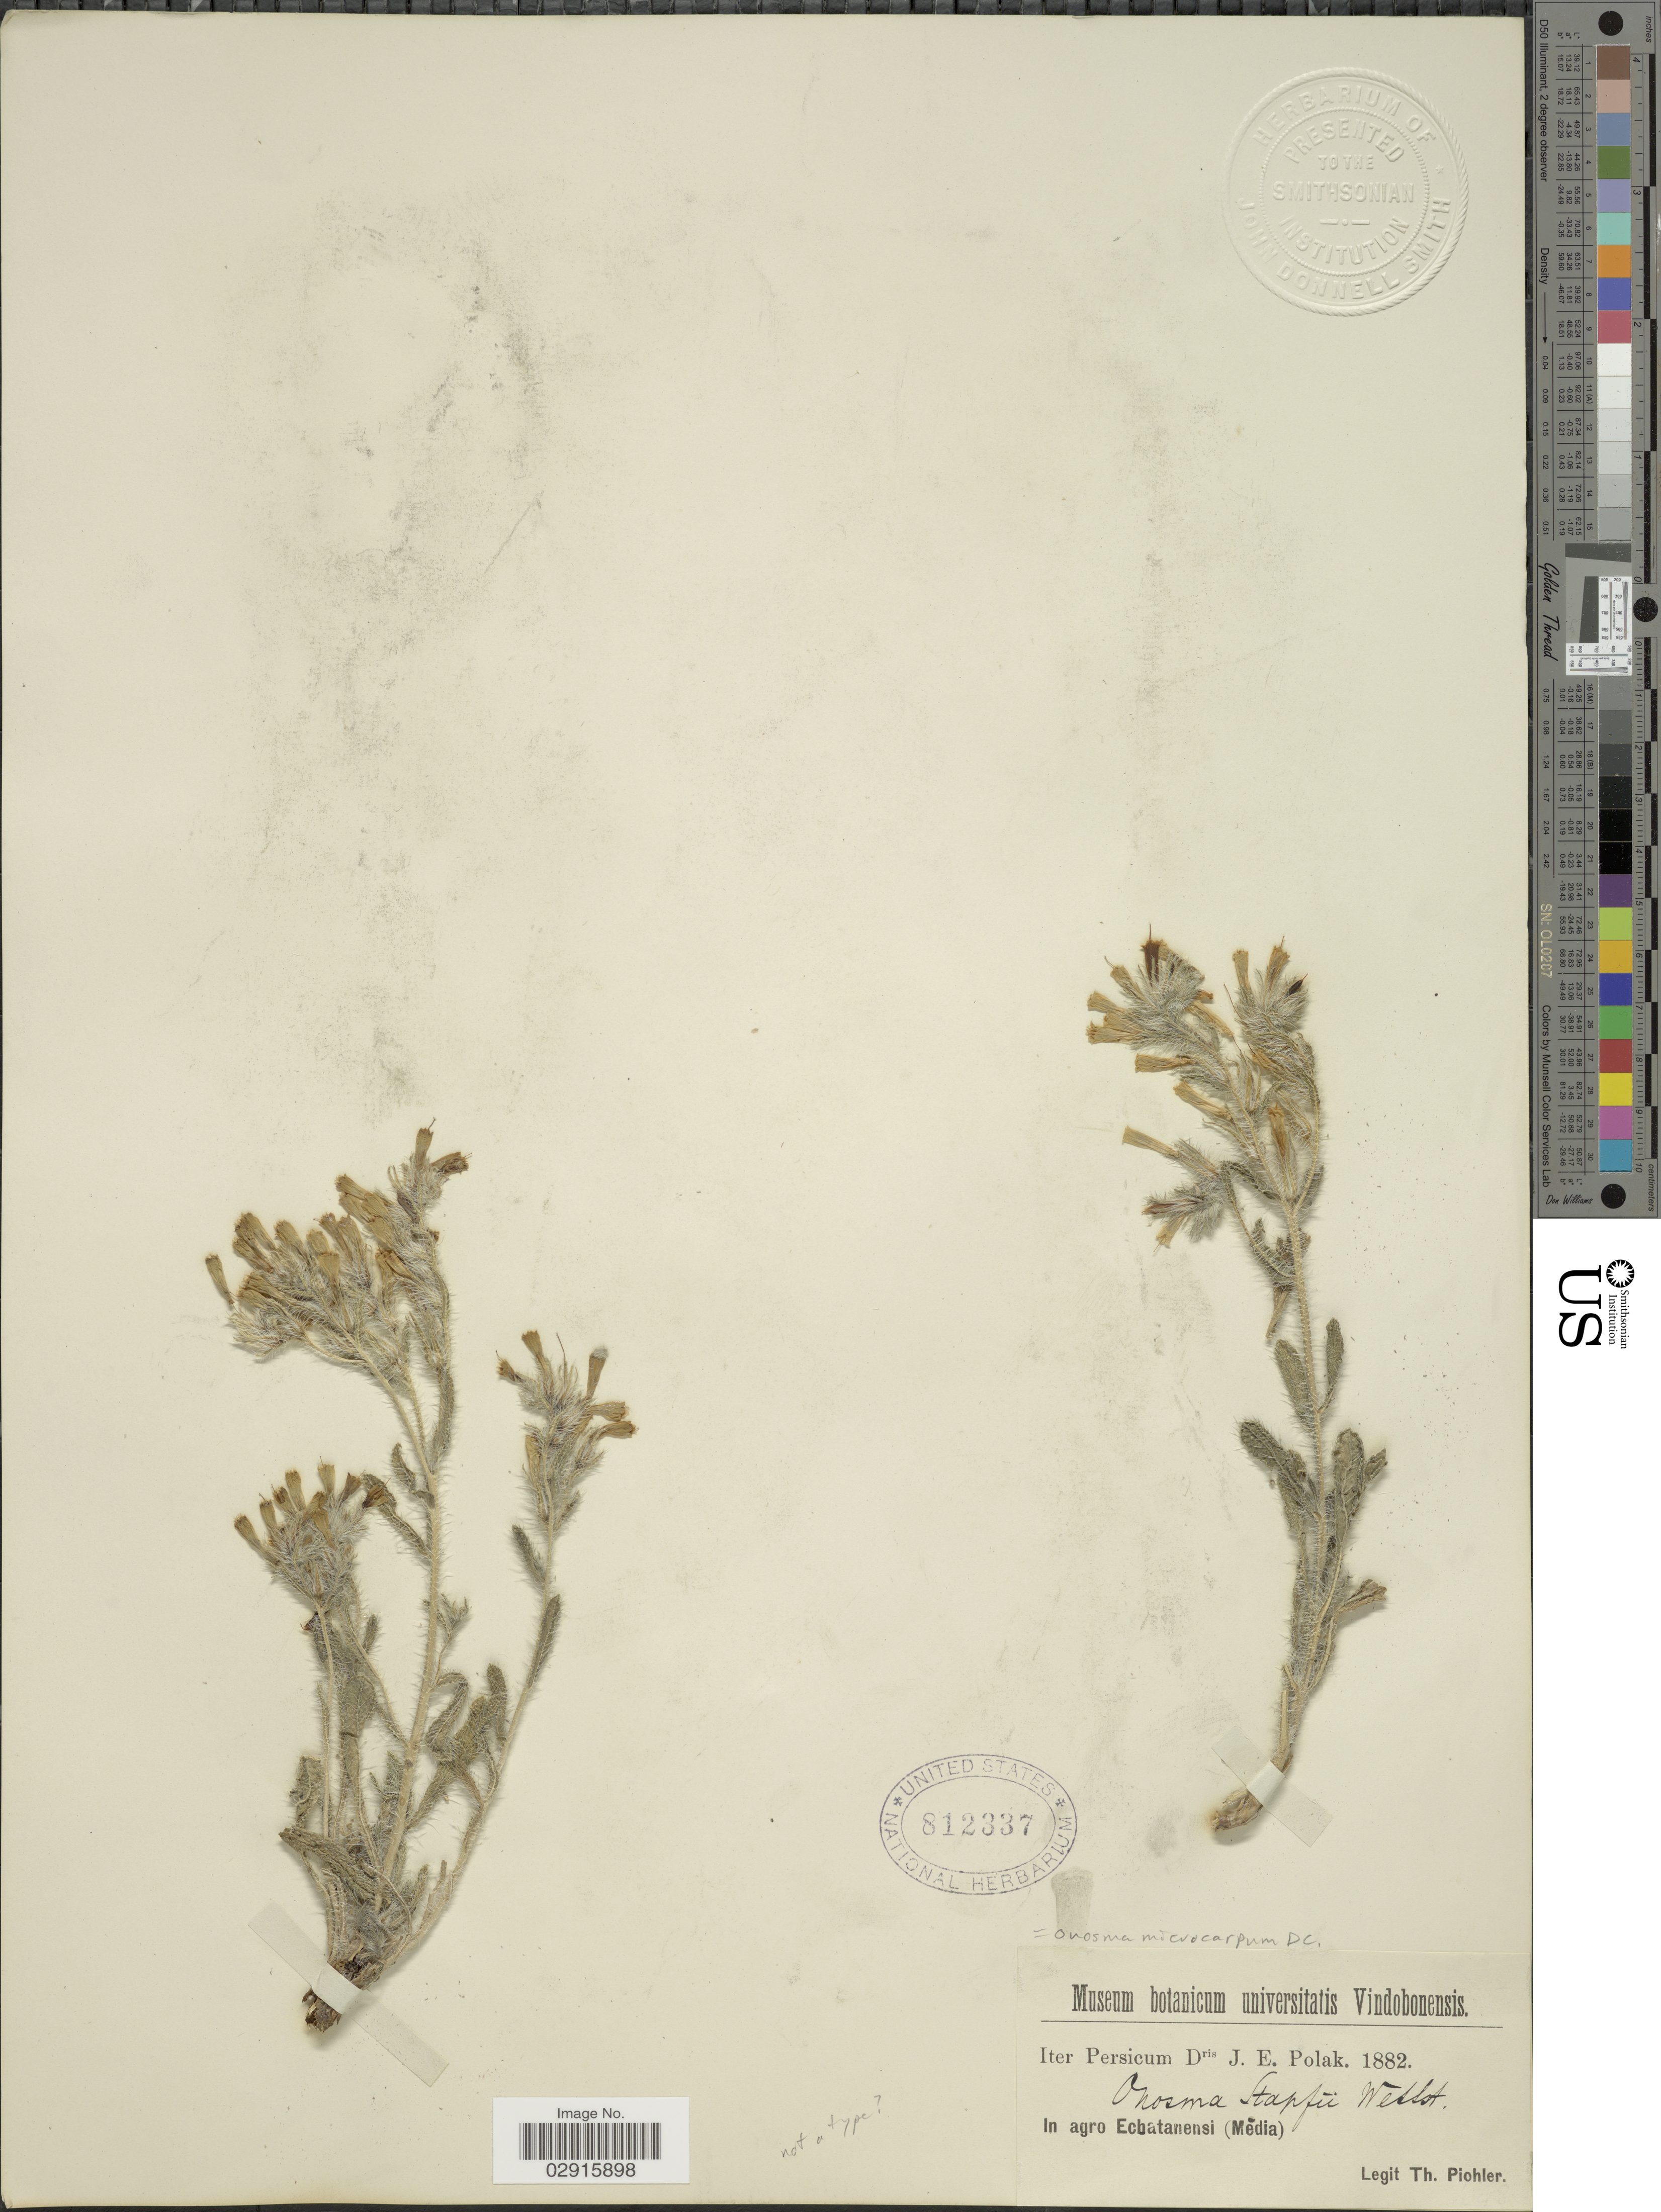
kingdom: Plantae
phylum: Tracheophyta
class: Magnoliopsida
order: Boraginales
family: Boraginaceae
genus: Onosma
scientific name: Onosma microcarpa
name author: DC.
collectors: T. Pichler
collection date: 1882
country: Iran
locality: Iter Persicum, In agro Ecbatanensi (Media).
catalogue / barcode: US 812337